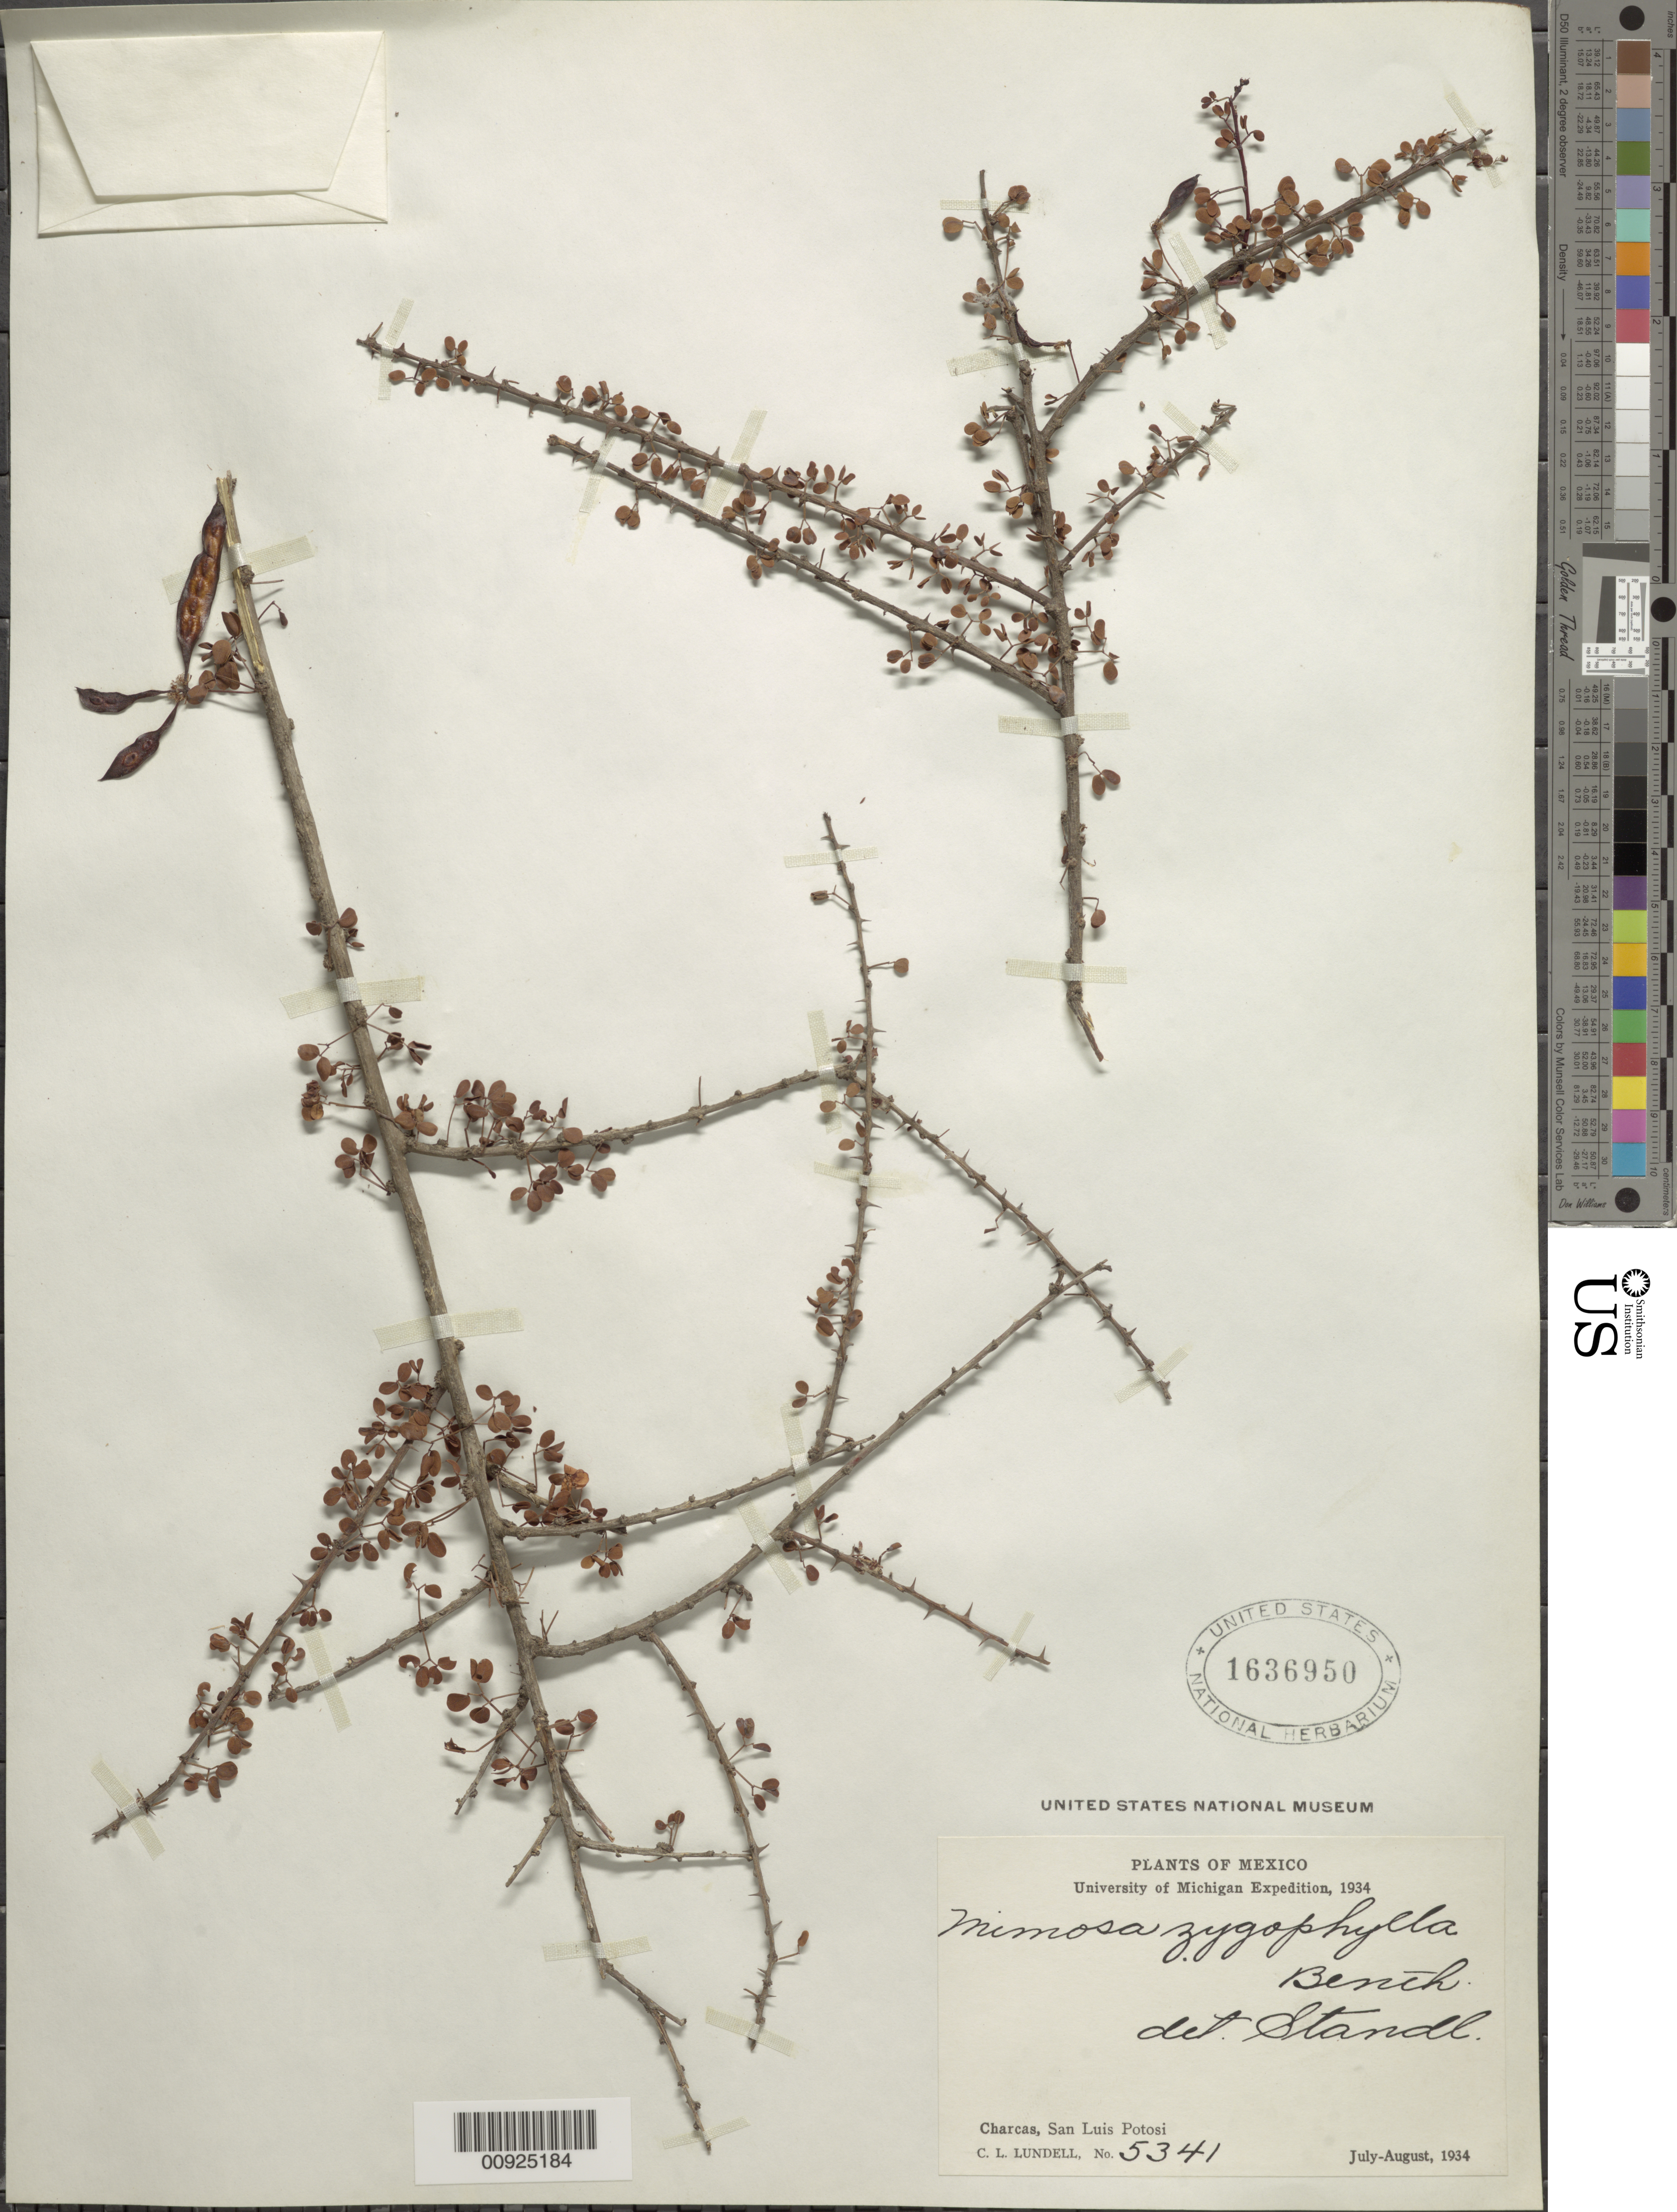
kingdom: Plantae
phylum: Tracheophyta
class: Magnoliopsida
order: Fabales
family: Fabaceae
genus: Mimosa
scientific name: Mimosa zygophylla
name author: Benth.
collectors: C. L. Lundell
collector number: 5341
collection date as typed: Jul 1934 to -- Aug 1934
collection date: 1934-07/1934-08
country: Mexico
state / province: San Luis Potosí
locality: Charcas, San Luis Potosí.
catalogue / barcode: US 1636950